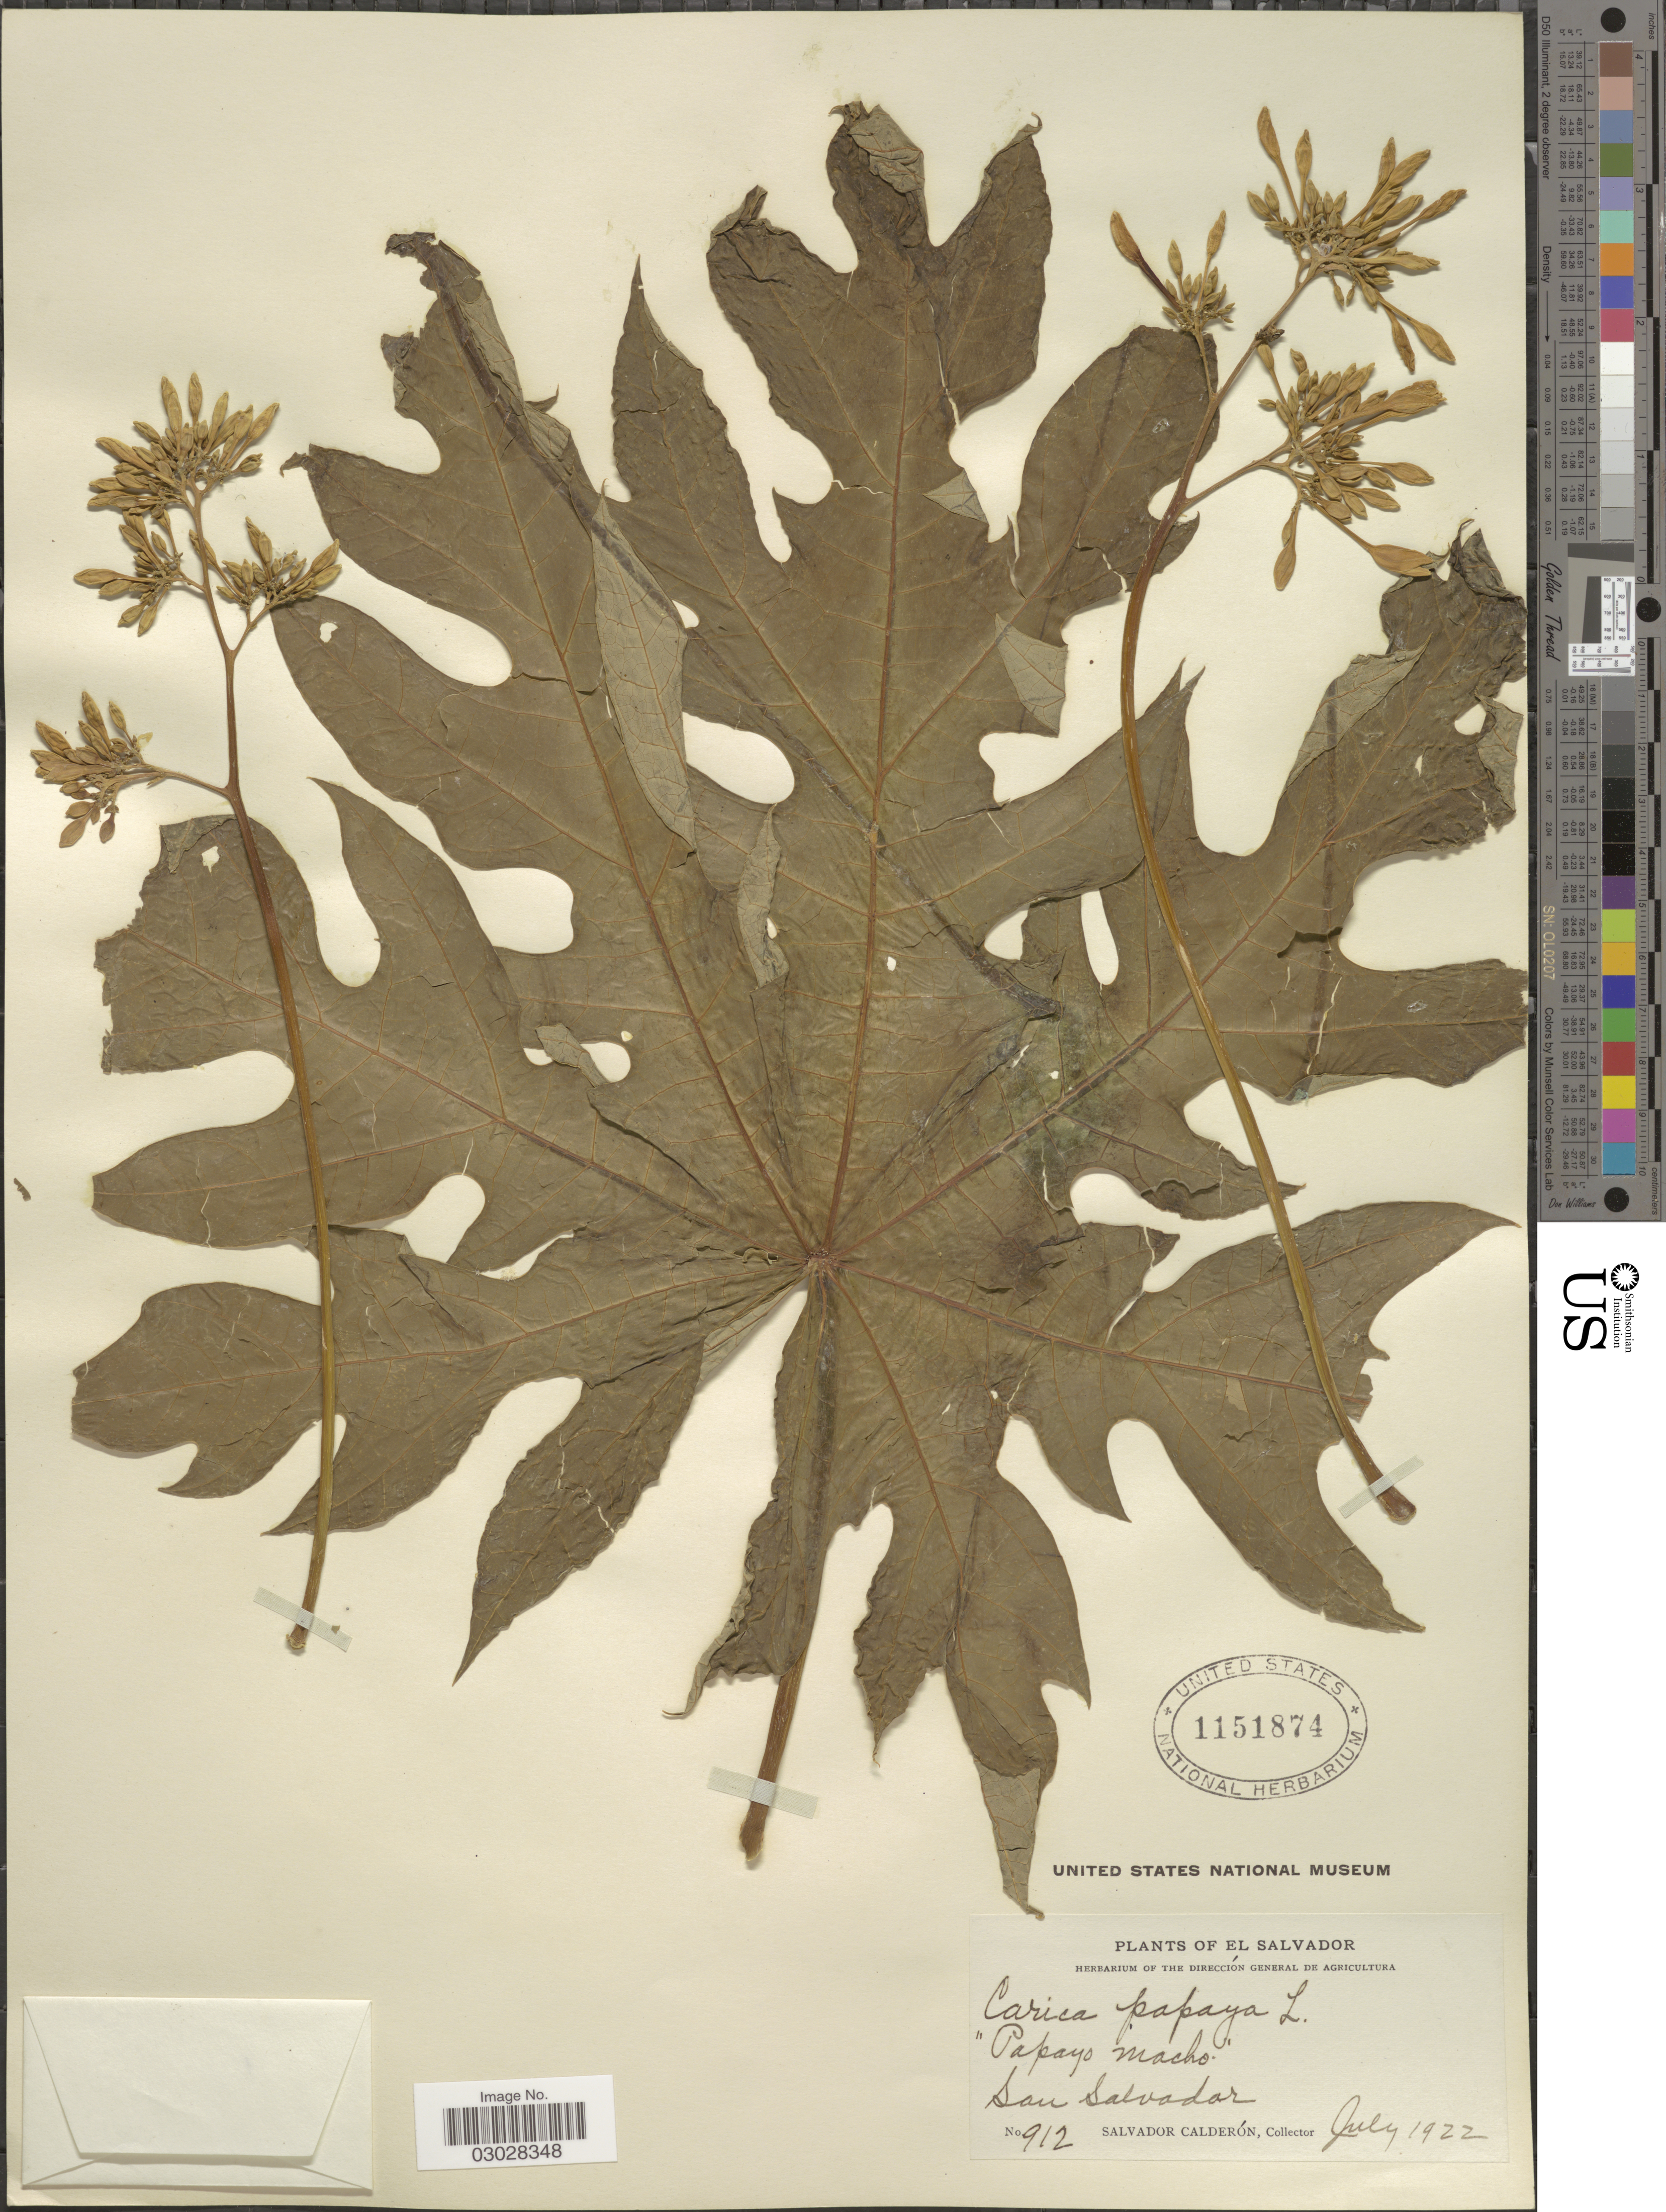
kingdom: Plantae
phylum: Tracheophyta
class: Magnoliopsida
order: Brassicales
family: Caricaceae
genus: Carica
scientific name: Carica papaya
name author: L.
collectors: S. Calderón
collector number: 912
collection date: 1922-07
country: El Salvador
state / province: San Salvador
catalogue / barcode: US 1151874